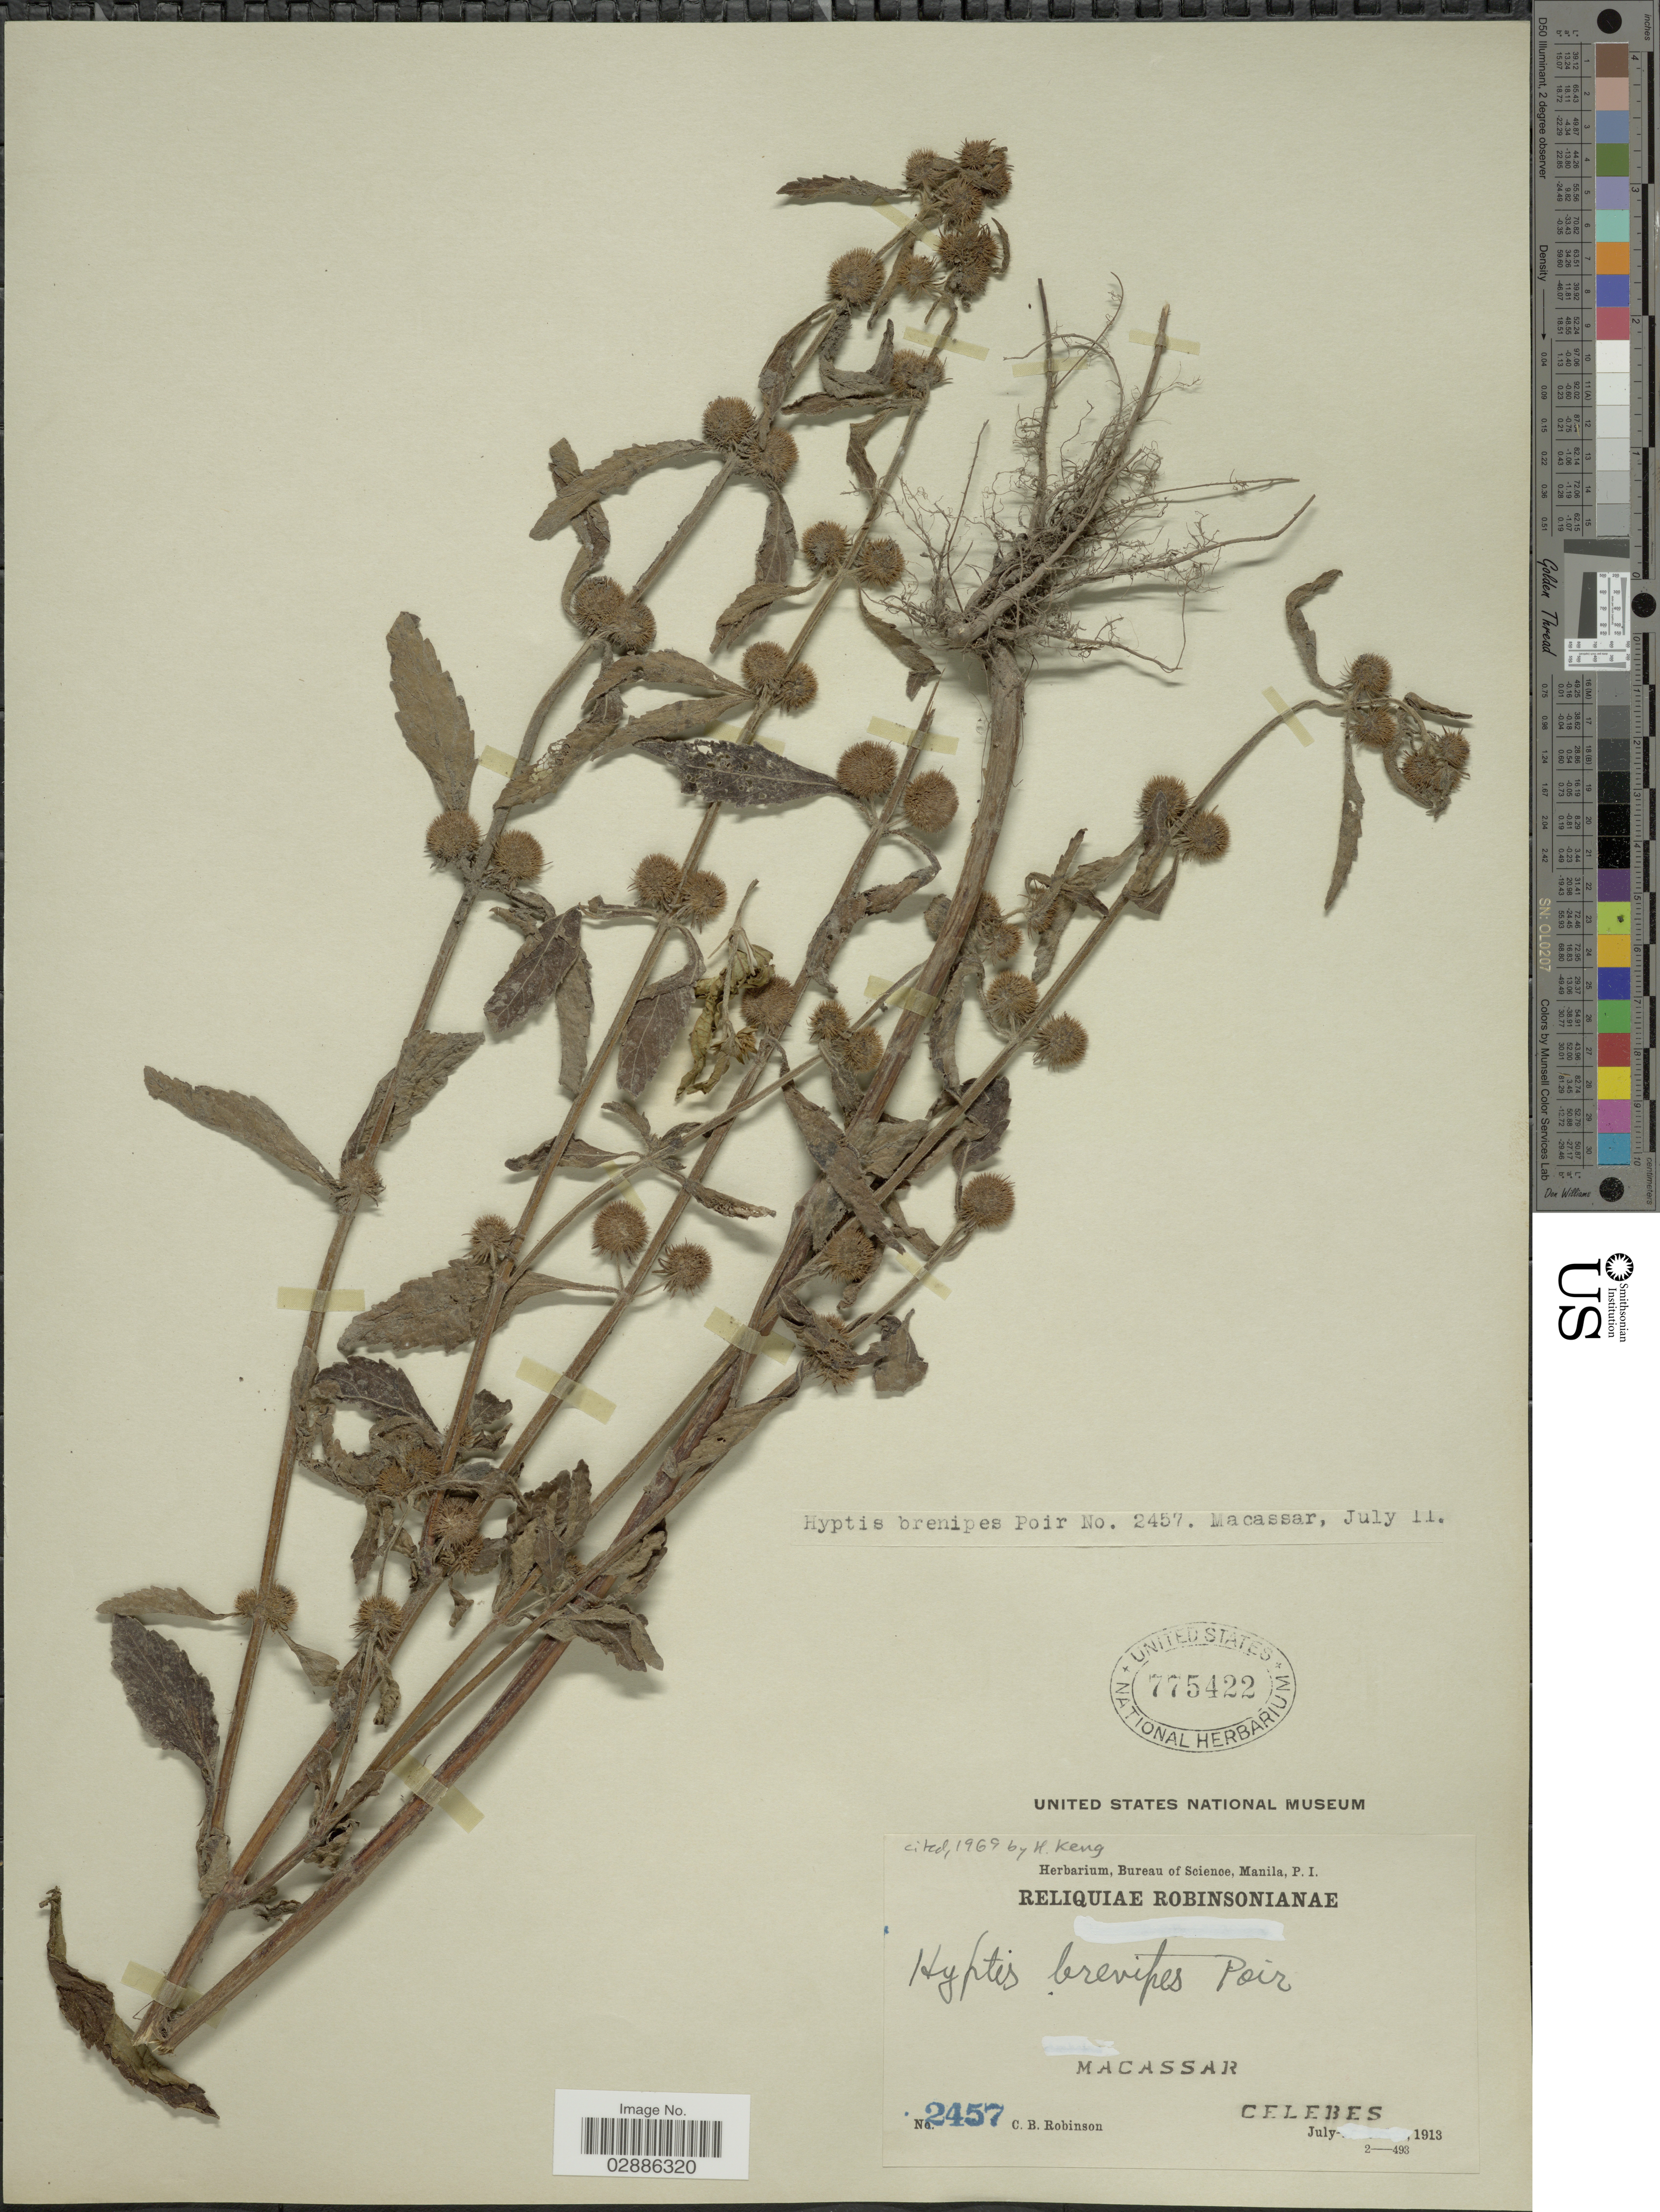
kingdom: Plantae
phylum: Tracheophyta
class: Magnoliopsida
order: Lamiales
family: Lamiaceae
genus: Hyptis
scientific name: Hyptis brevipes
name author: Poit.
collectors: C. Robinson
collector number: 2457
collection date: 1913-07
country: Indonesia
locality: Reliquiae Robinsonianae, Macassar, Celebes.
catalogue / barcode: US 775422